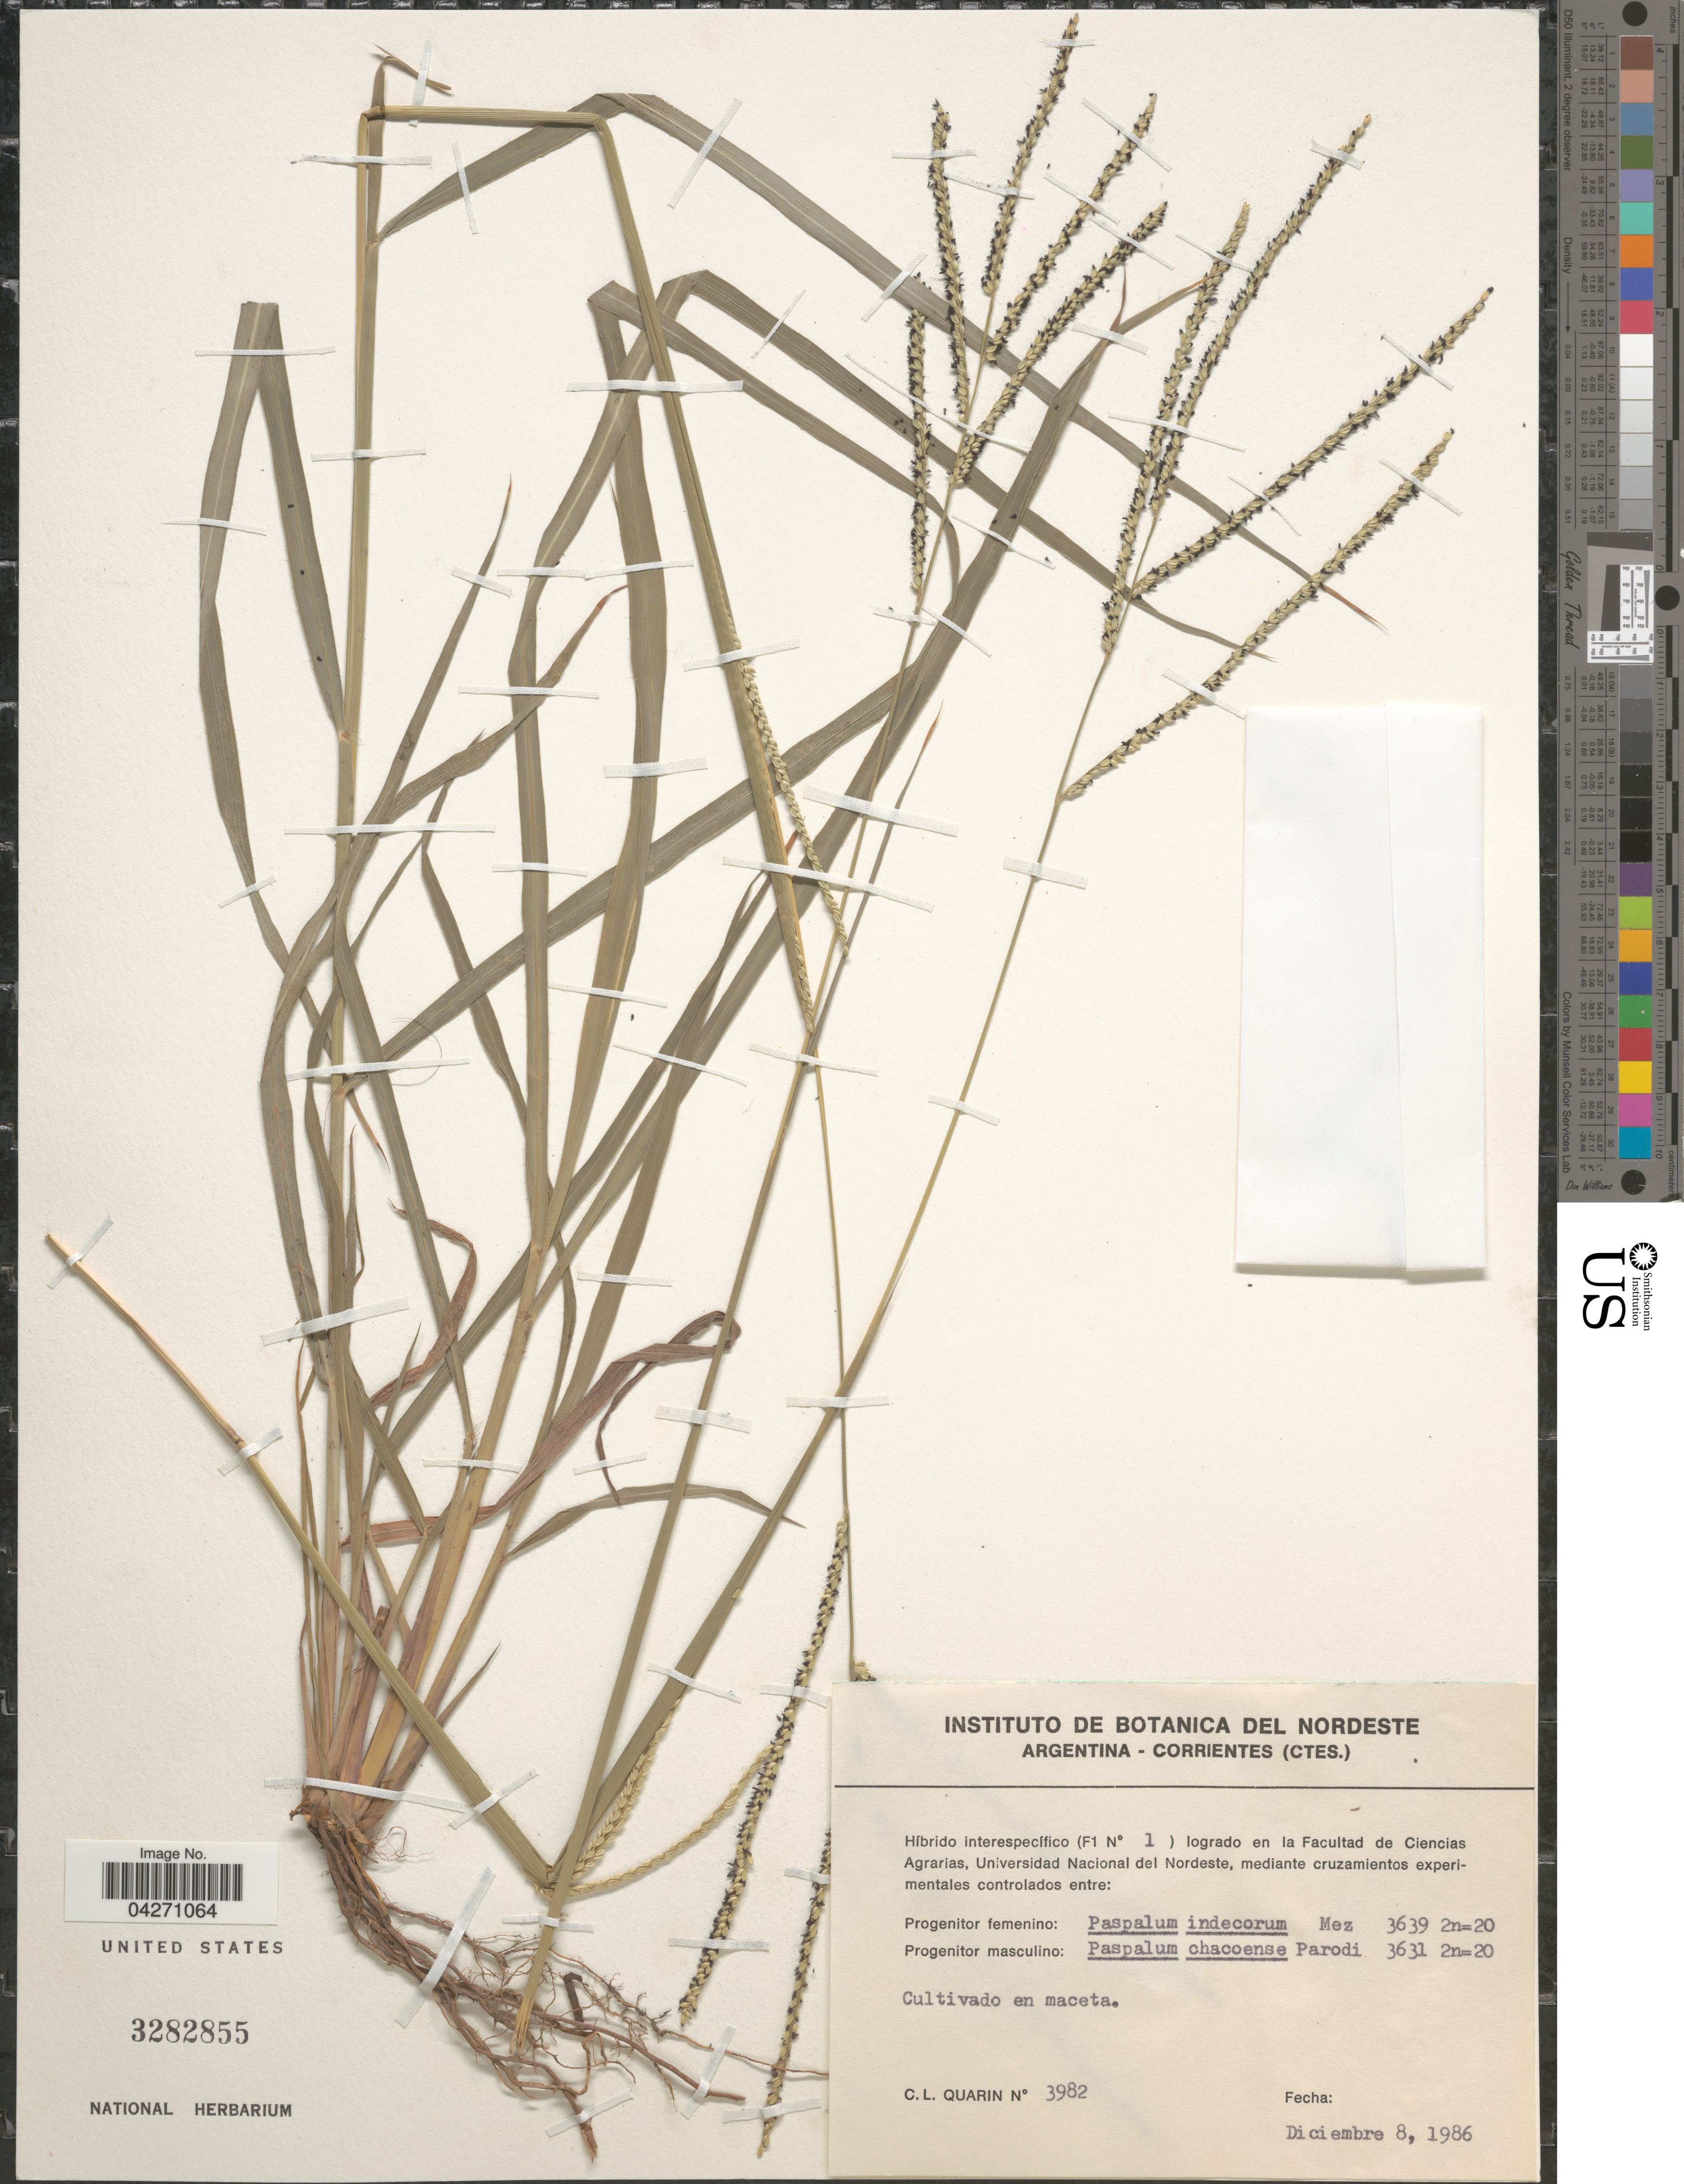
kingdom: Plantae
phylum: Tracheophyta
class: Liliopsida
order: Poales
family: Poaceae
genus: Paspalum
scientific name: Paspalum indecorum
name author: Mez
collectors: C. Quarin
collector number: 3982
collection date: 1986-12-08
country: Argentina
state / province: Corrientes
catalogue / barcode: US 3282855